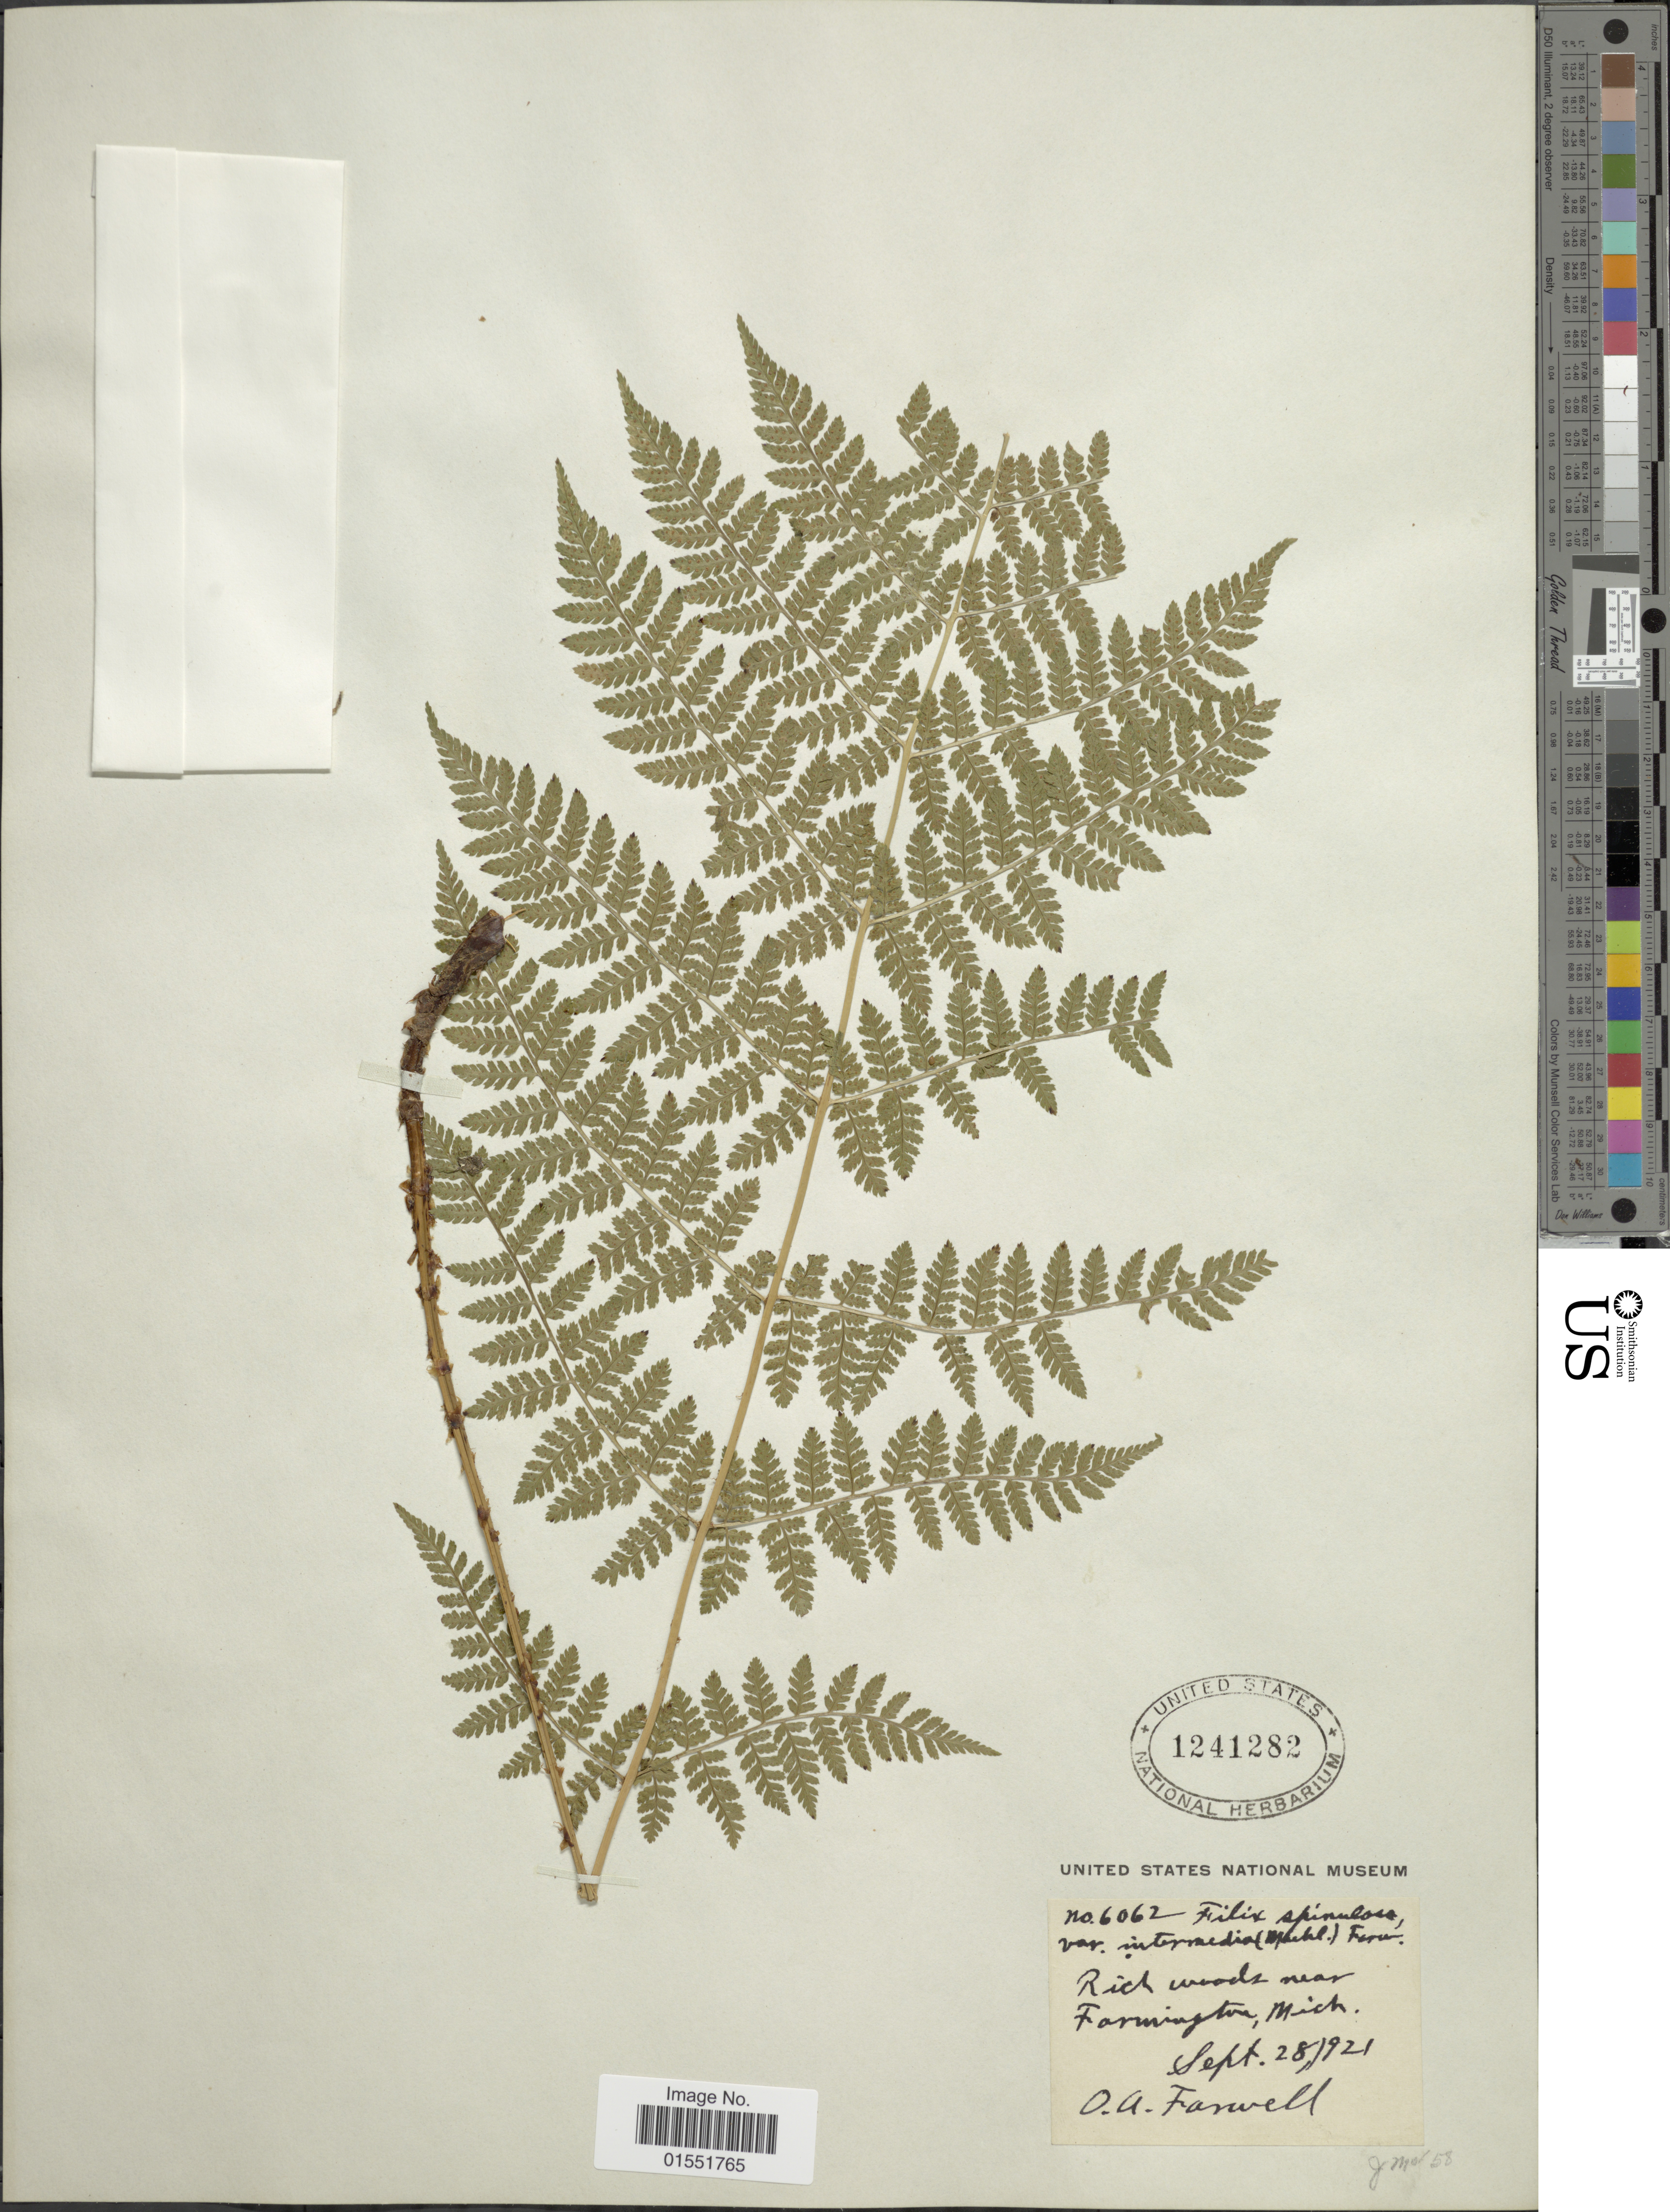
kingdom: Plantae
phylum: Tracheophyta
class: Polypodiopsida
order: Polypodiales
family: Dryopteridaceae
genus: Dryopteris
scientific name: Dryopteris intermedia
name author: (Muhl.) A. Gray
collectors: O. Farwell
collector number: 6062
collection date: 1921-09-28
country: United States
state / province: Michigan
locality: Rich woods near Farmington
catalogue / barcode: US 1241282